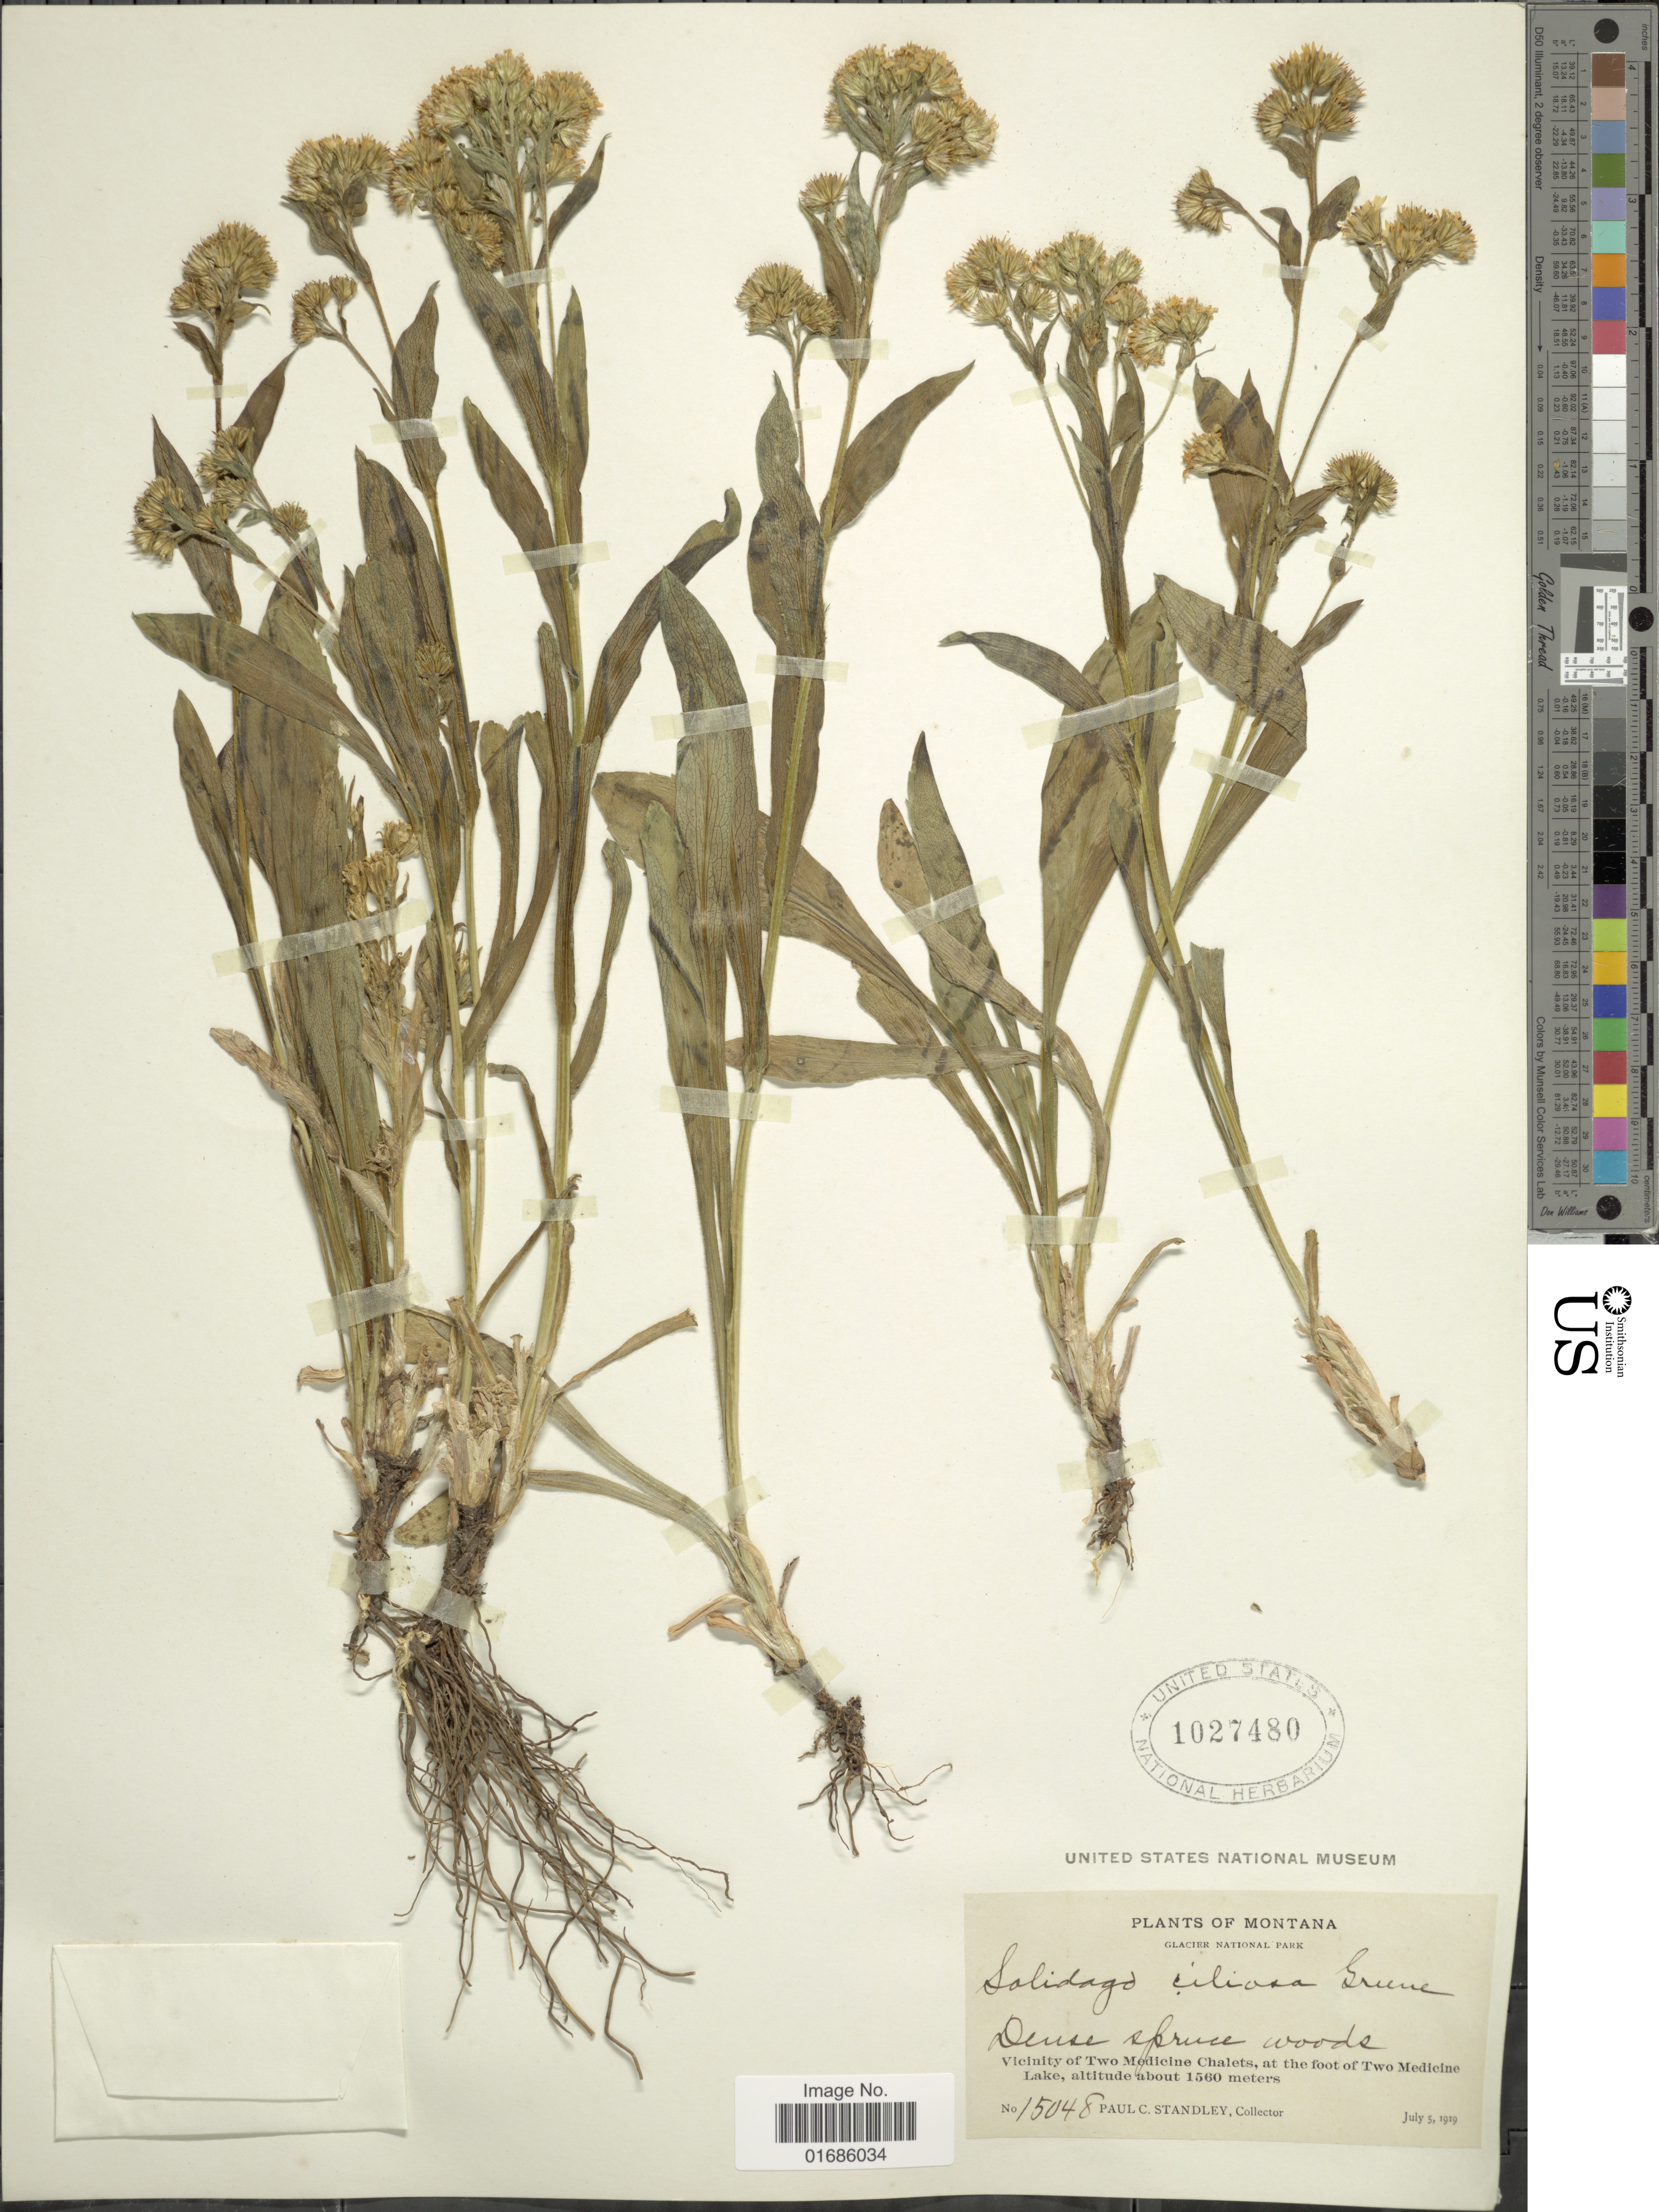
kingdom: Plantae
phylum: Tracheophyta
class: Magnoliopsida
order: Asterales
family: Asteraceae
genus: Solidago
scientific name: Solidago ciliosa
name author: Greene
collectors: P. C. Standley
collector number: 15048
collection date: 1919-07-05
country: United States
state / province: Montana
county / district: Glacier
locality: Glacier National Park, Vicinity of Two Medicine Chalets, at the foot of Two Medicine Lake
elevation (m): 1560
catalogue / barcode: US 1027480